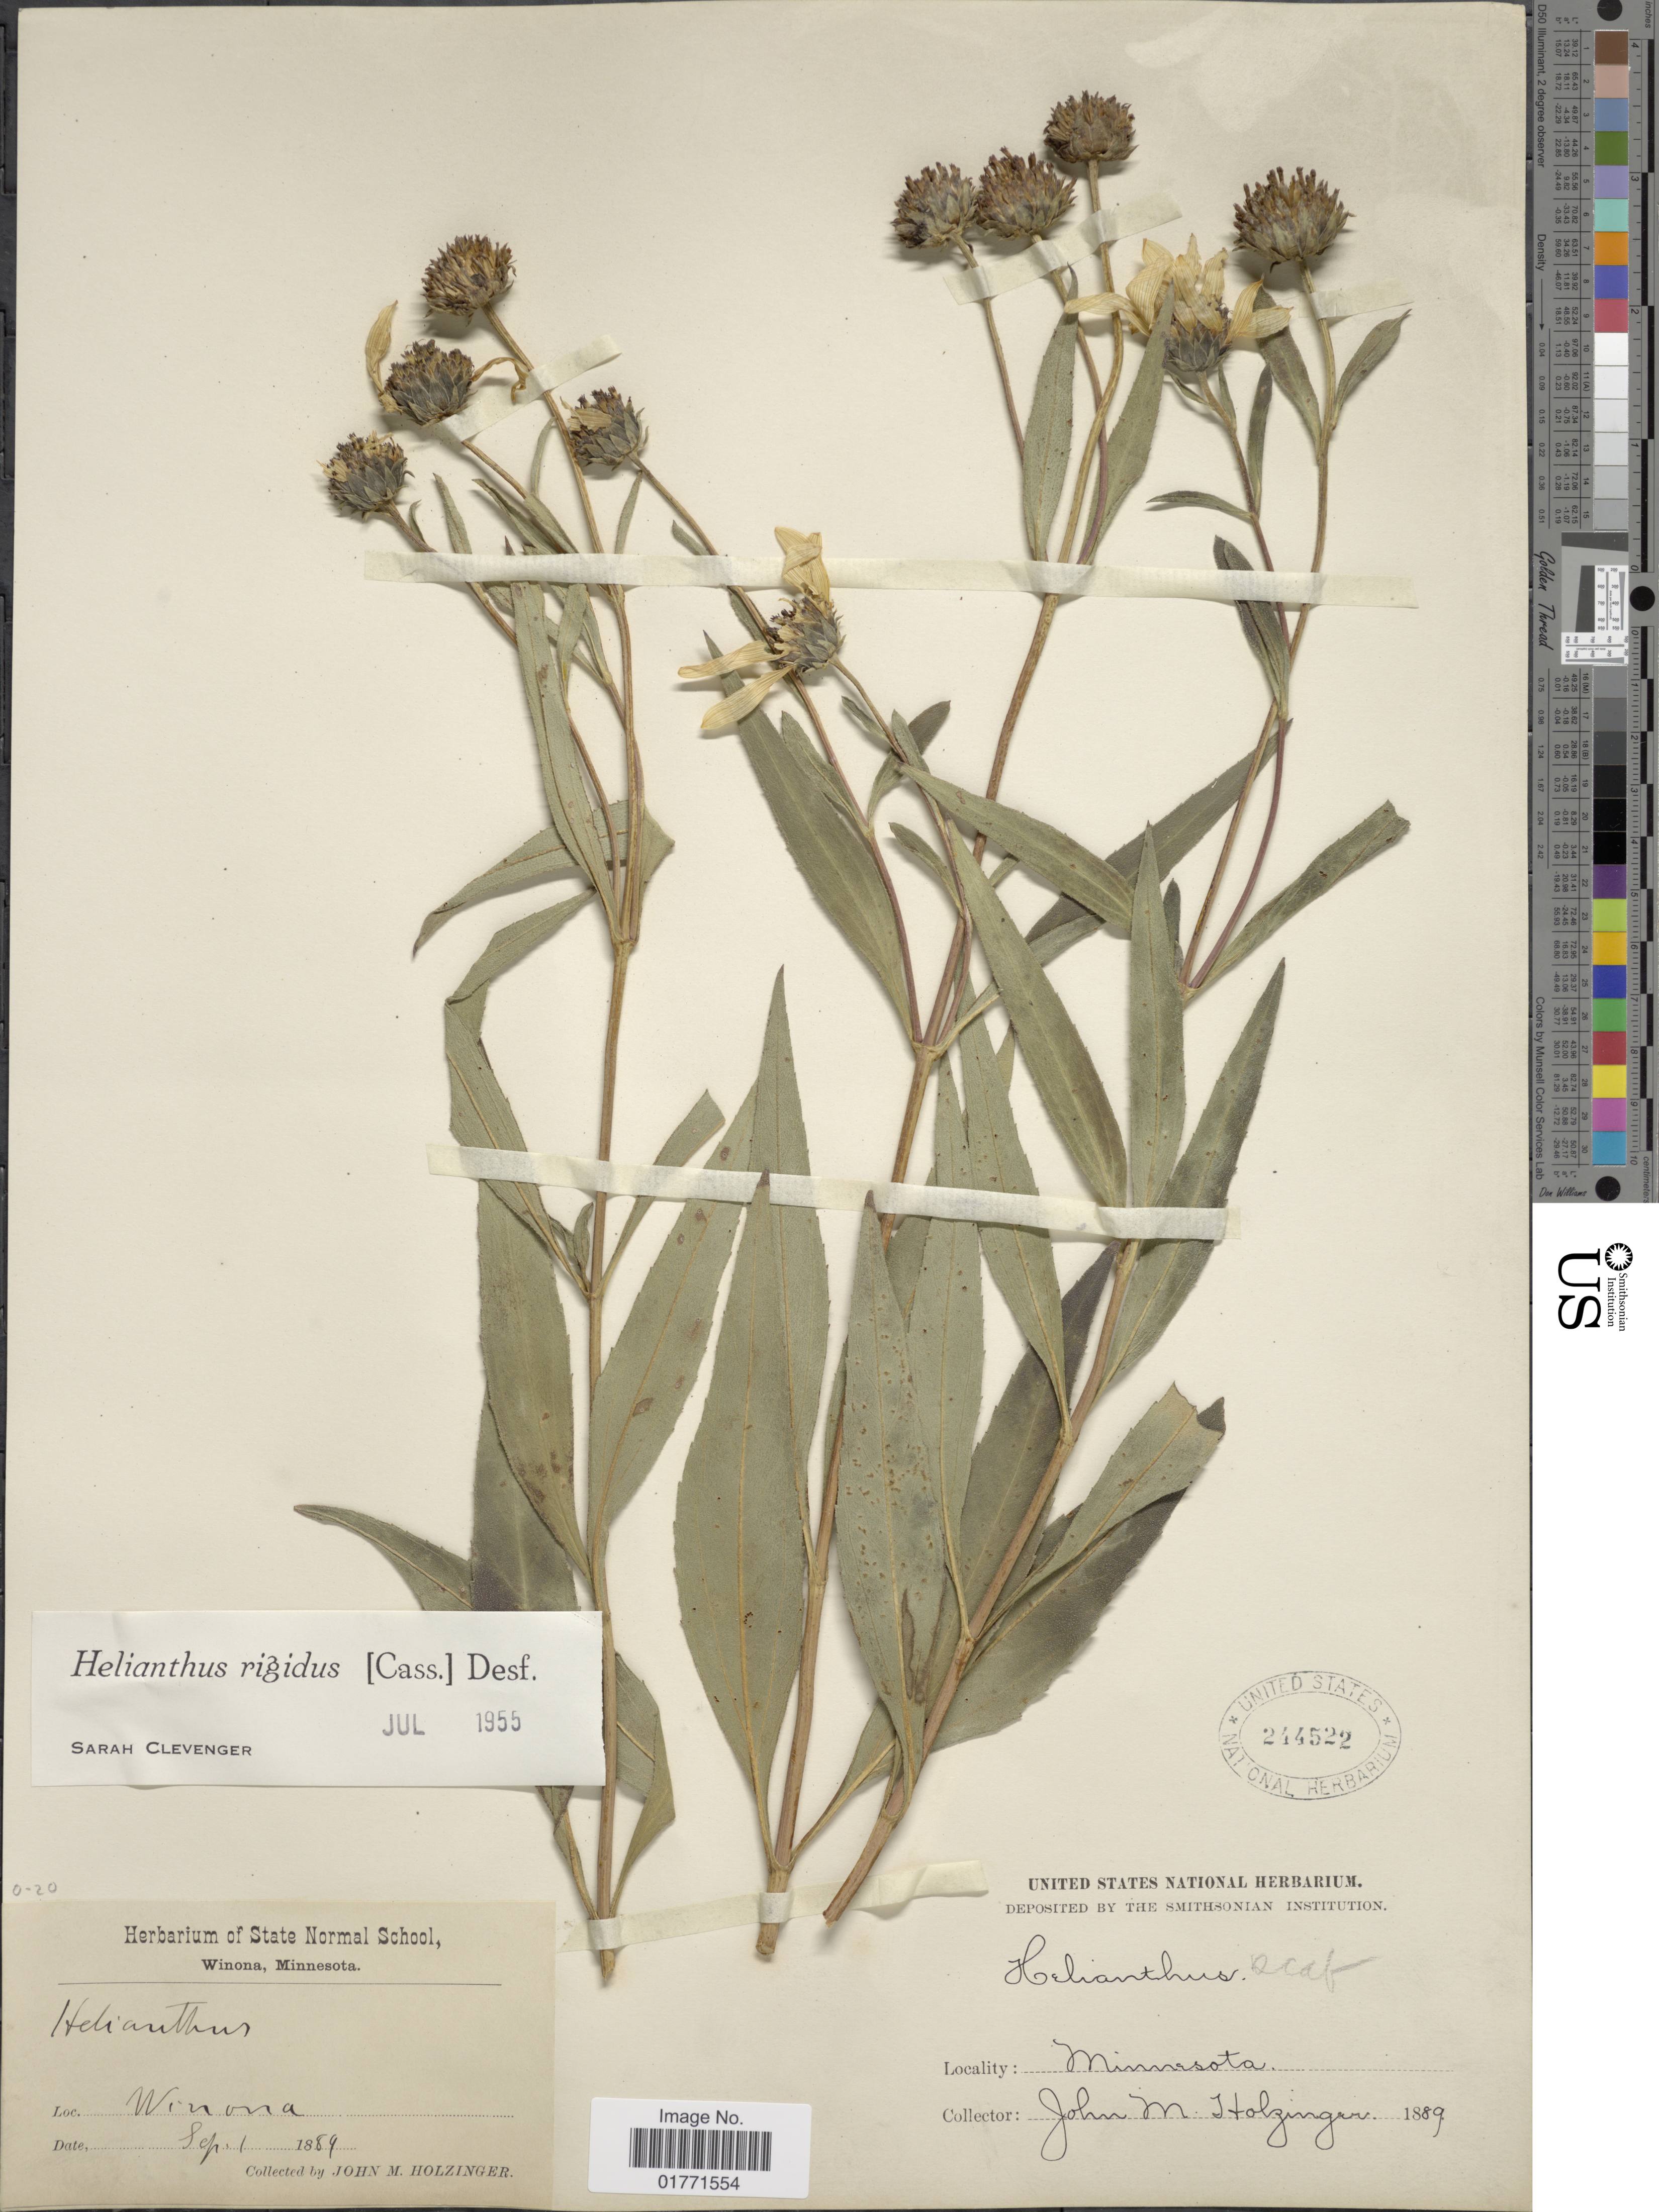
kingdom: Plantae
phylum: Tracheophyta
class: Magnoliopsida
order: Asterales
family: Asteraceae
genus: Helianthus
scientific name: Helianthus rigidus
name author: (Cass.) Desf.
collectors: J. M. Holzinger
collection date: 1889-09-01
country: United States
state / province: Minnesota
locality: Winona, Minnesota.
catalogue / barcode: US 244522